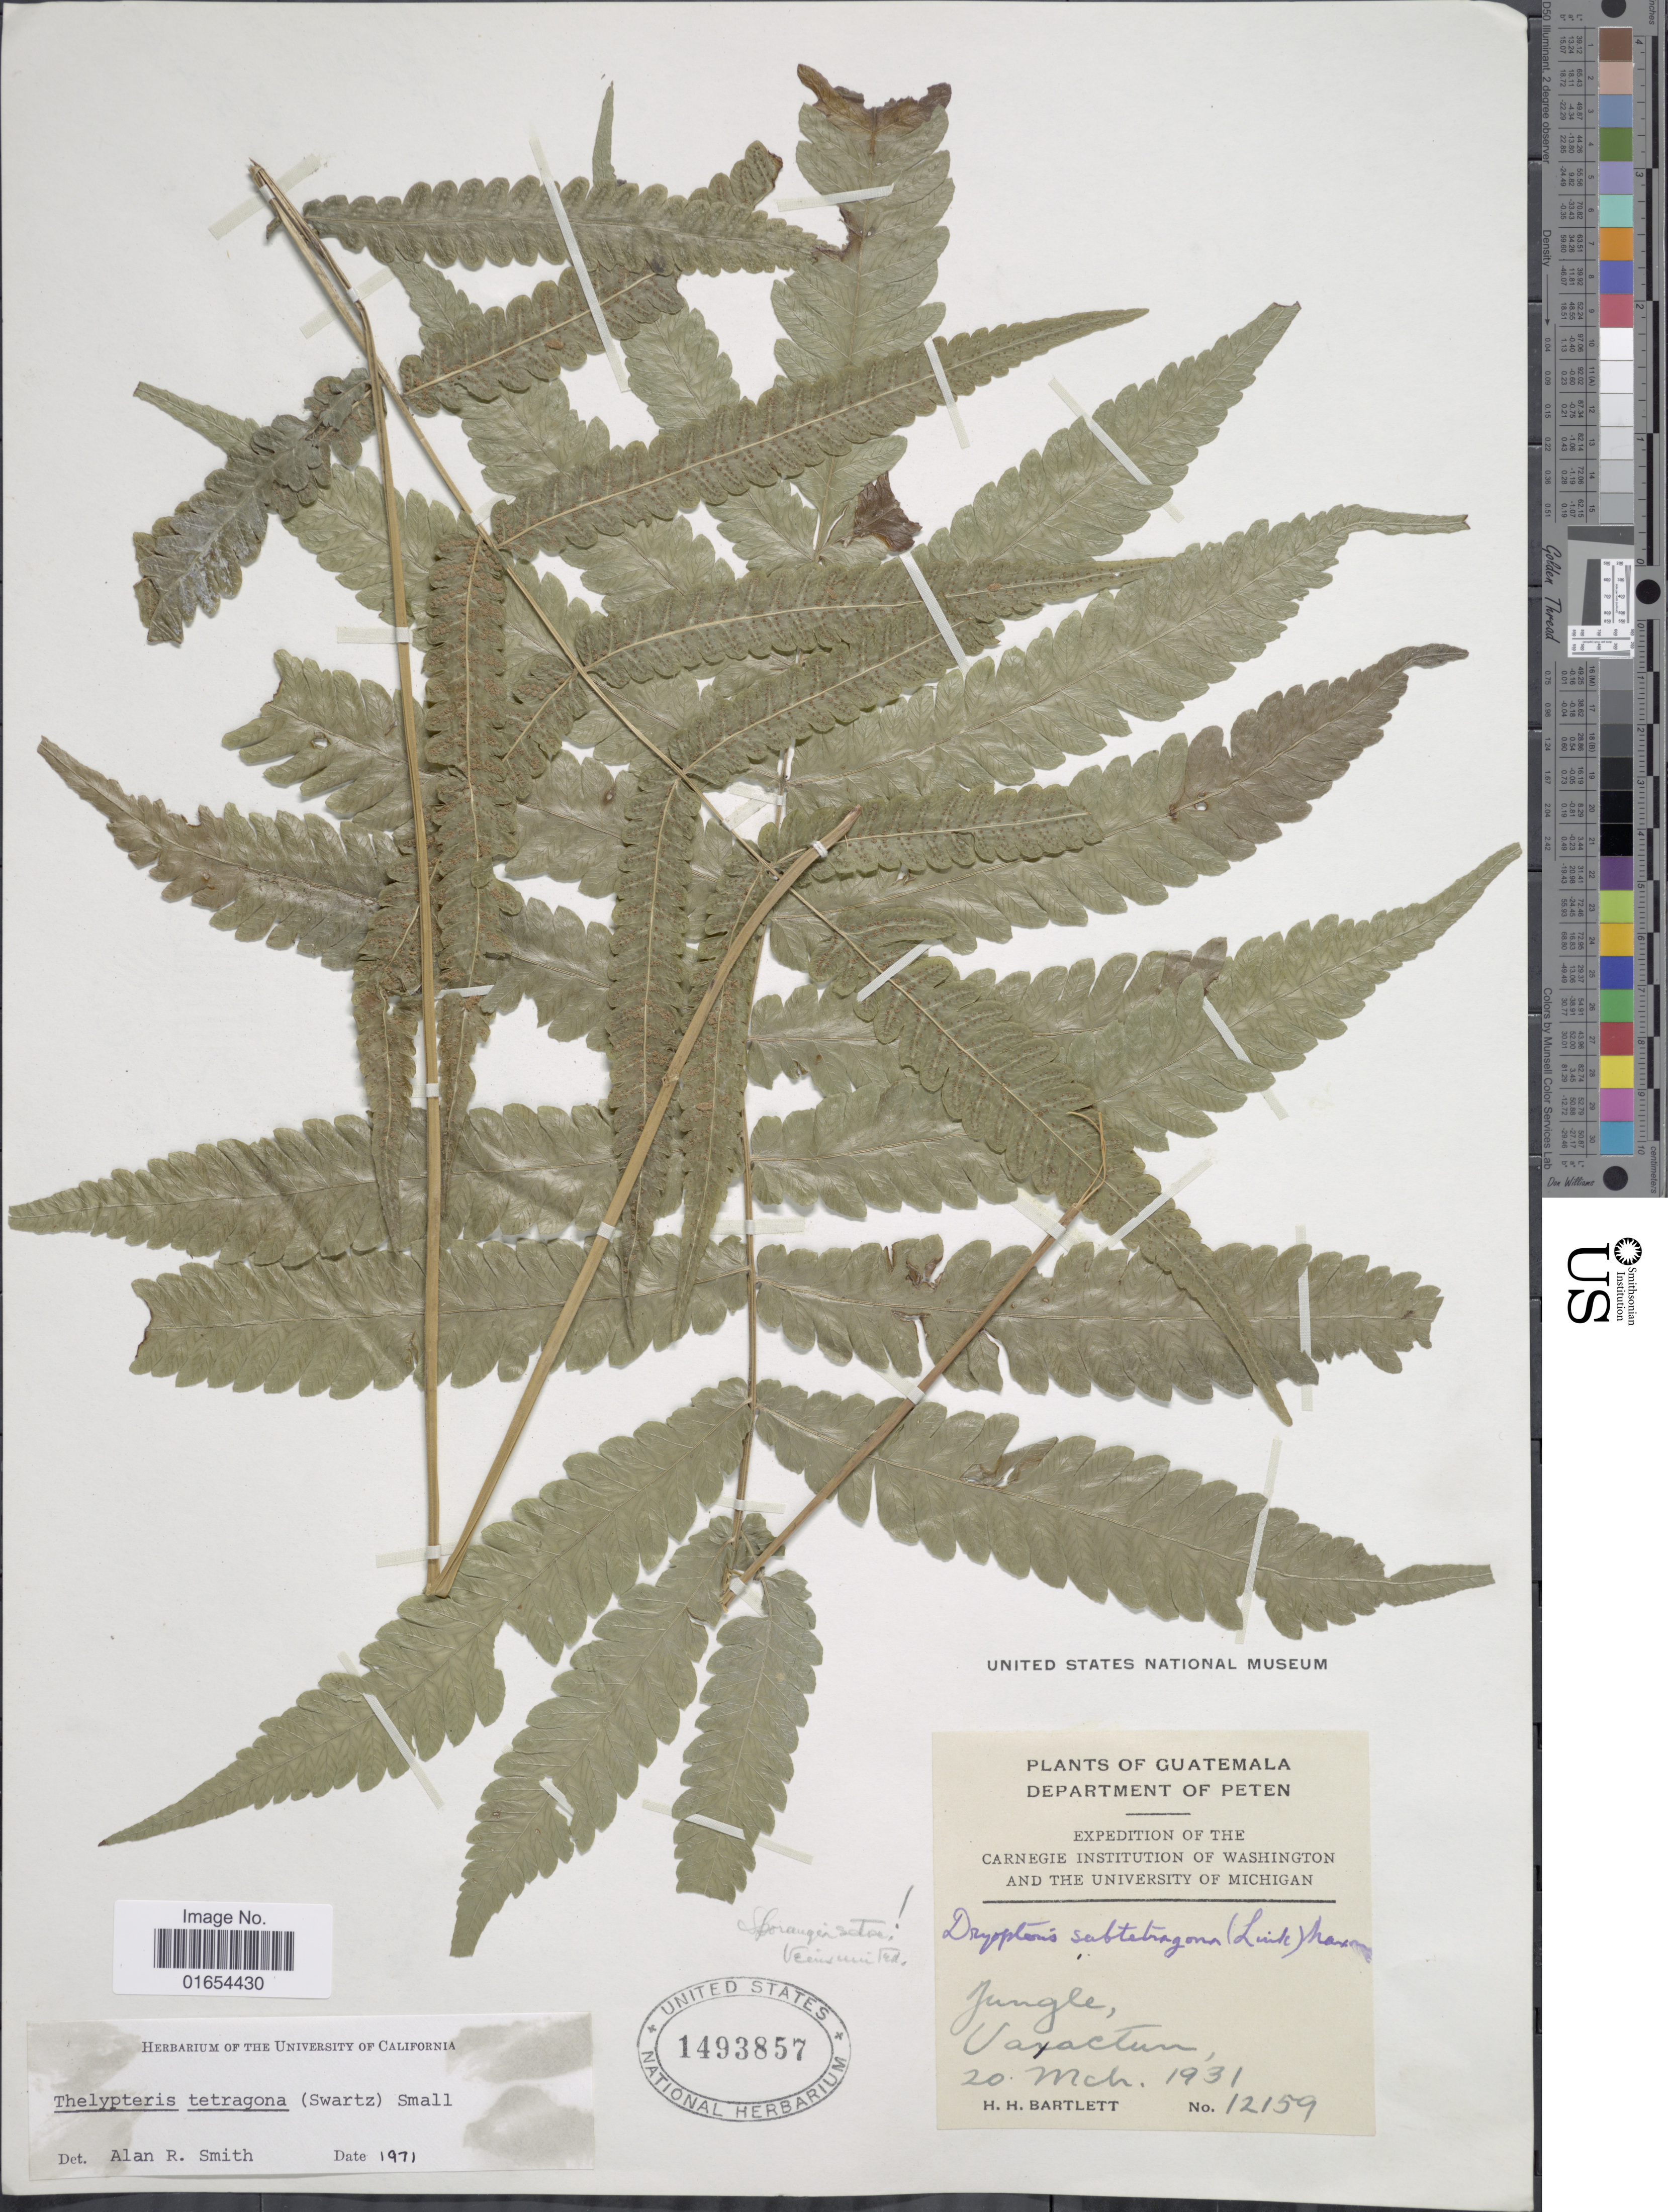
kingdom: Plantae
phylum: Tracheophyta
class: Polypodiopsida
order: Polypodiales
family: Thelypteridaceae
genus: Goniopteris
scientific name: Goniopteris tetragona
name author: (C. Presl) Sw.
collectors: H. H. Bartlett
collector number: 12159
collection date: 1931-03-20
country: Guatemala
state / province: El Petén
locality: Jungle Uaxactun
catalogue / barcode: US 1493857